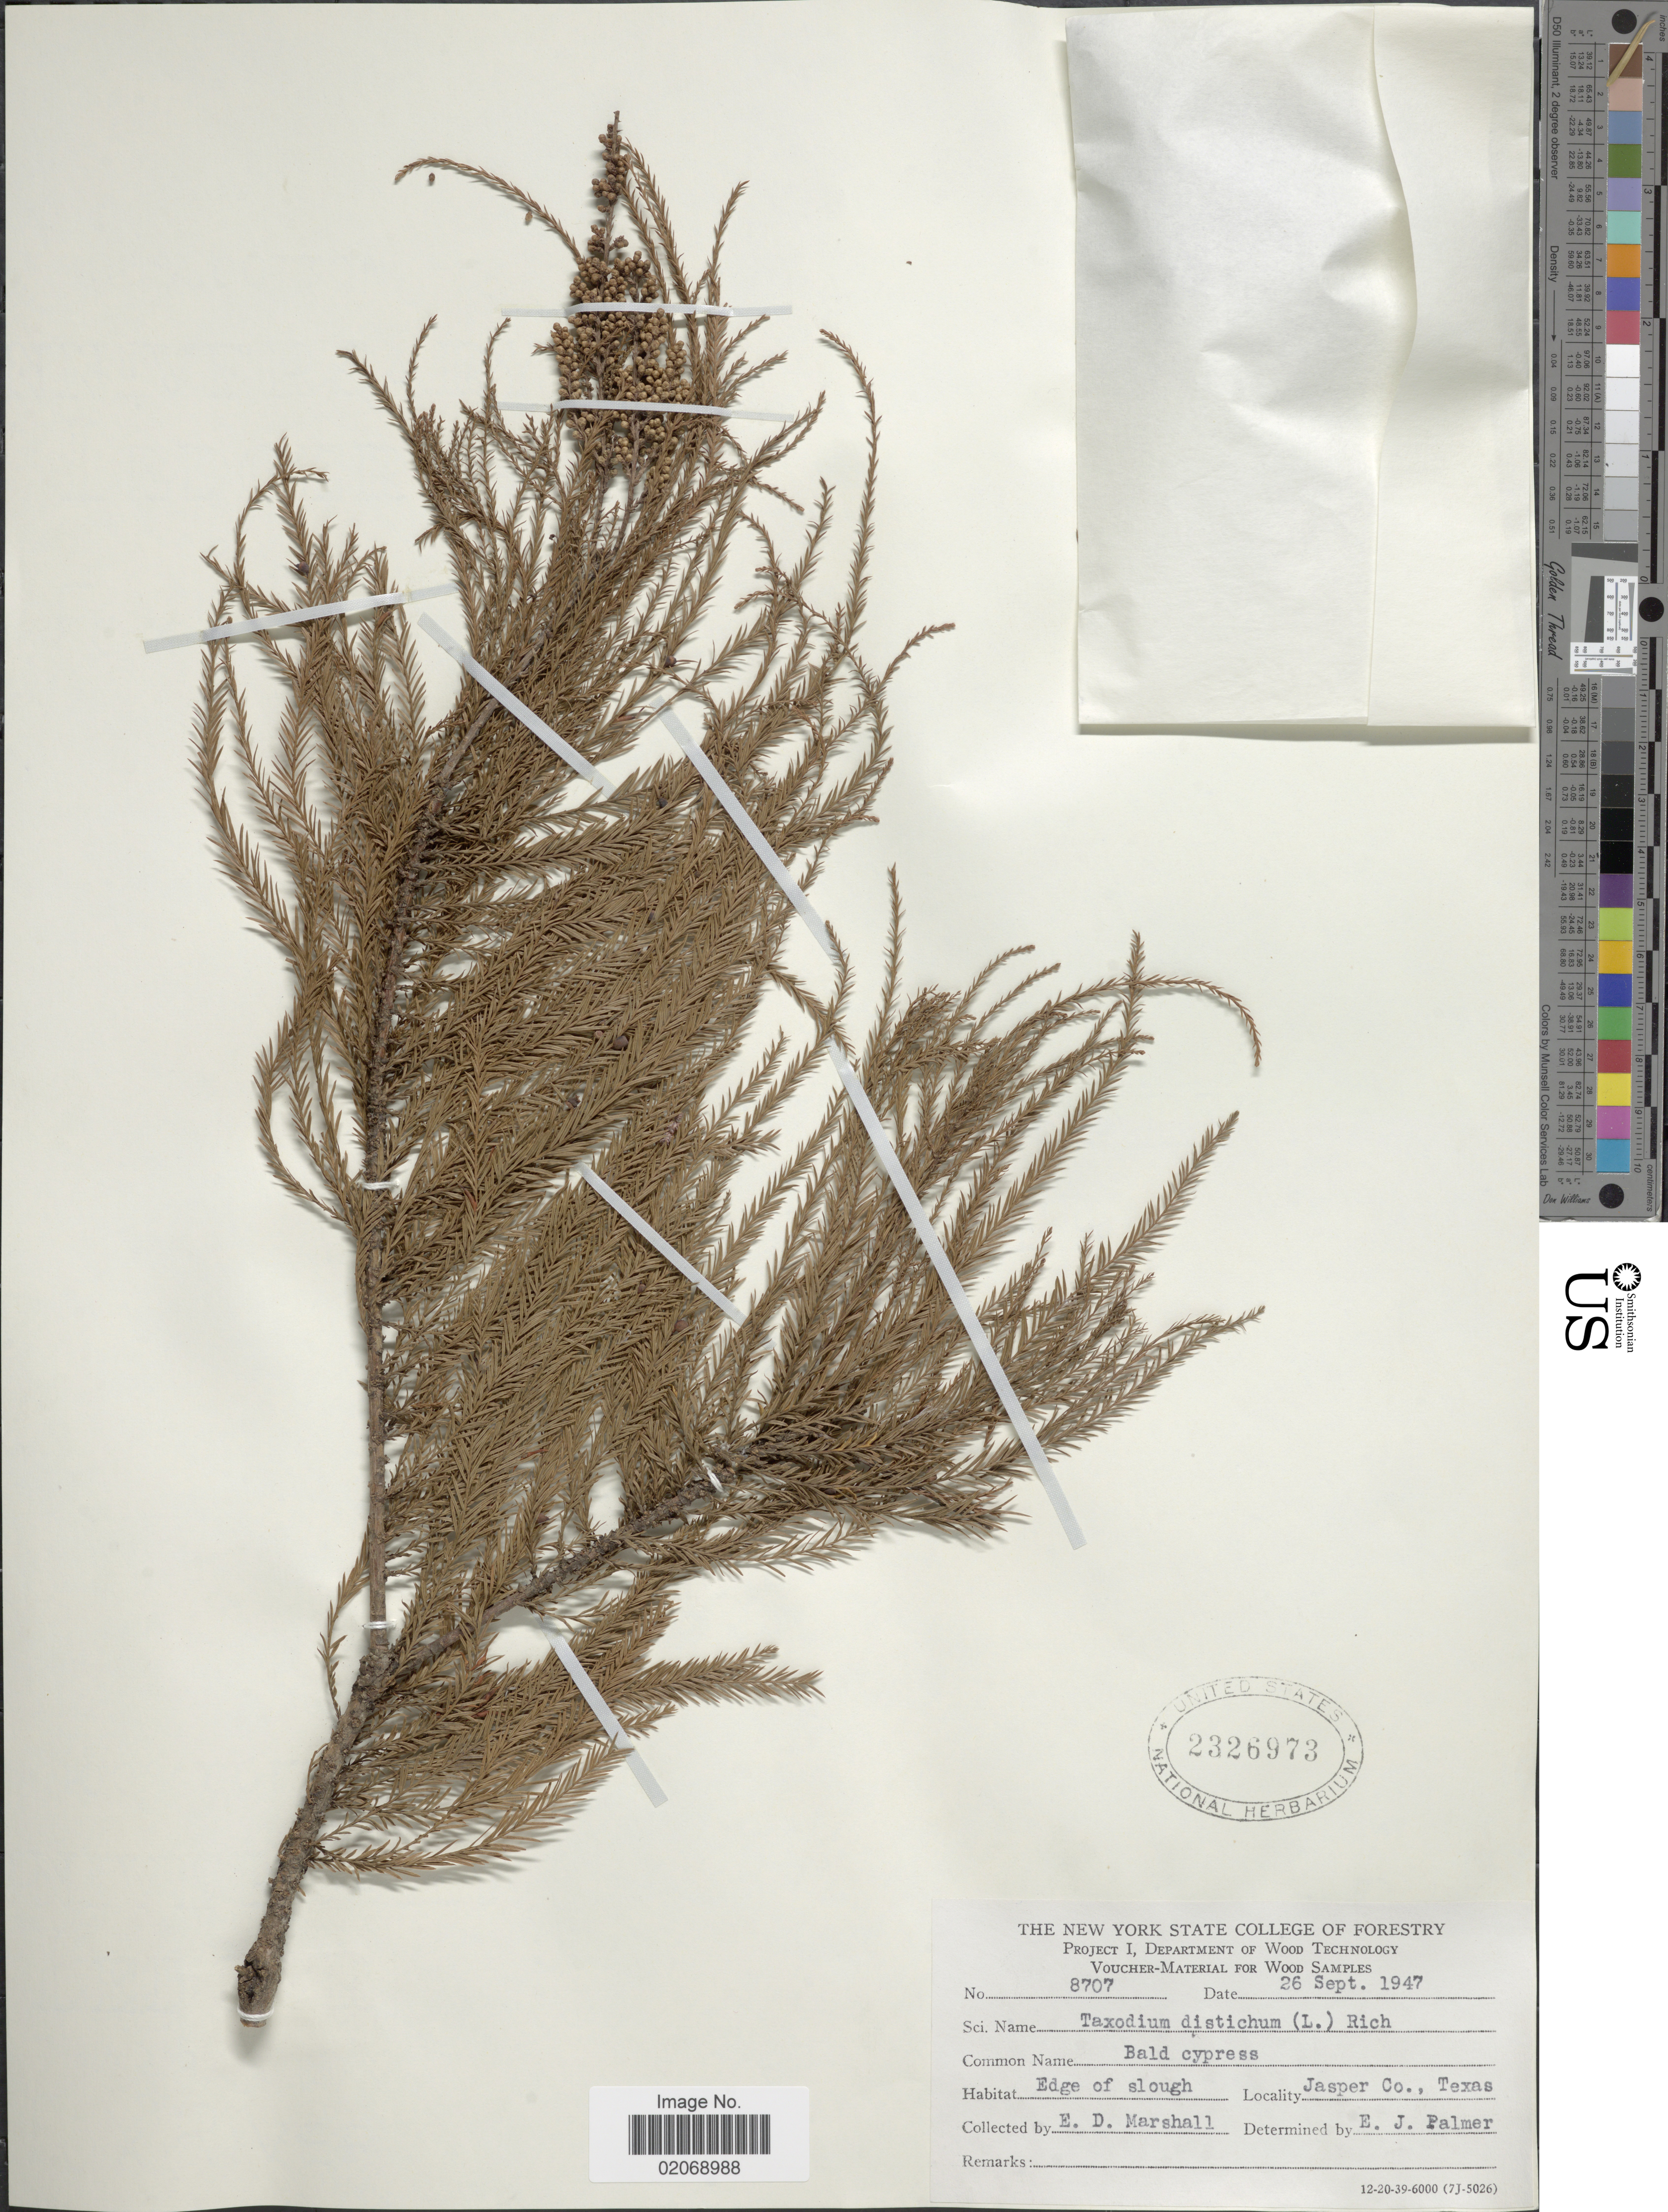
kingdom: Plantae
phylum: Tracheophyta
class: Pinopsida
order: Pinales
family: Cupressaceae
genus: Taxodium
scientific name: Taxodium distichum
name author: (L.) Rich.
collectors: E. D. Marshall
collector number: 8707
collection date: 1947-09-26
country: United States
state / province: Texas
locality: Jasper Co.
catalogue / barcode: US 2326973